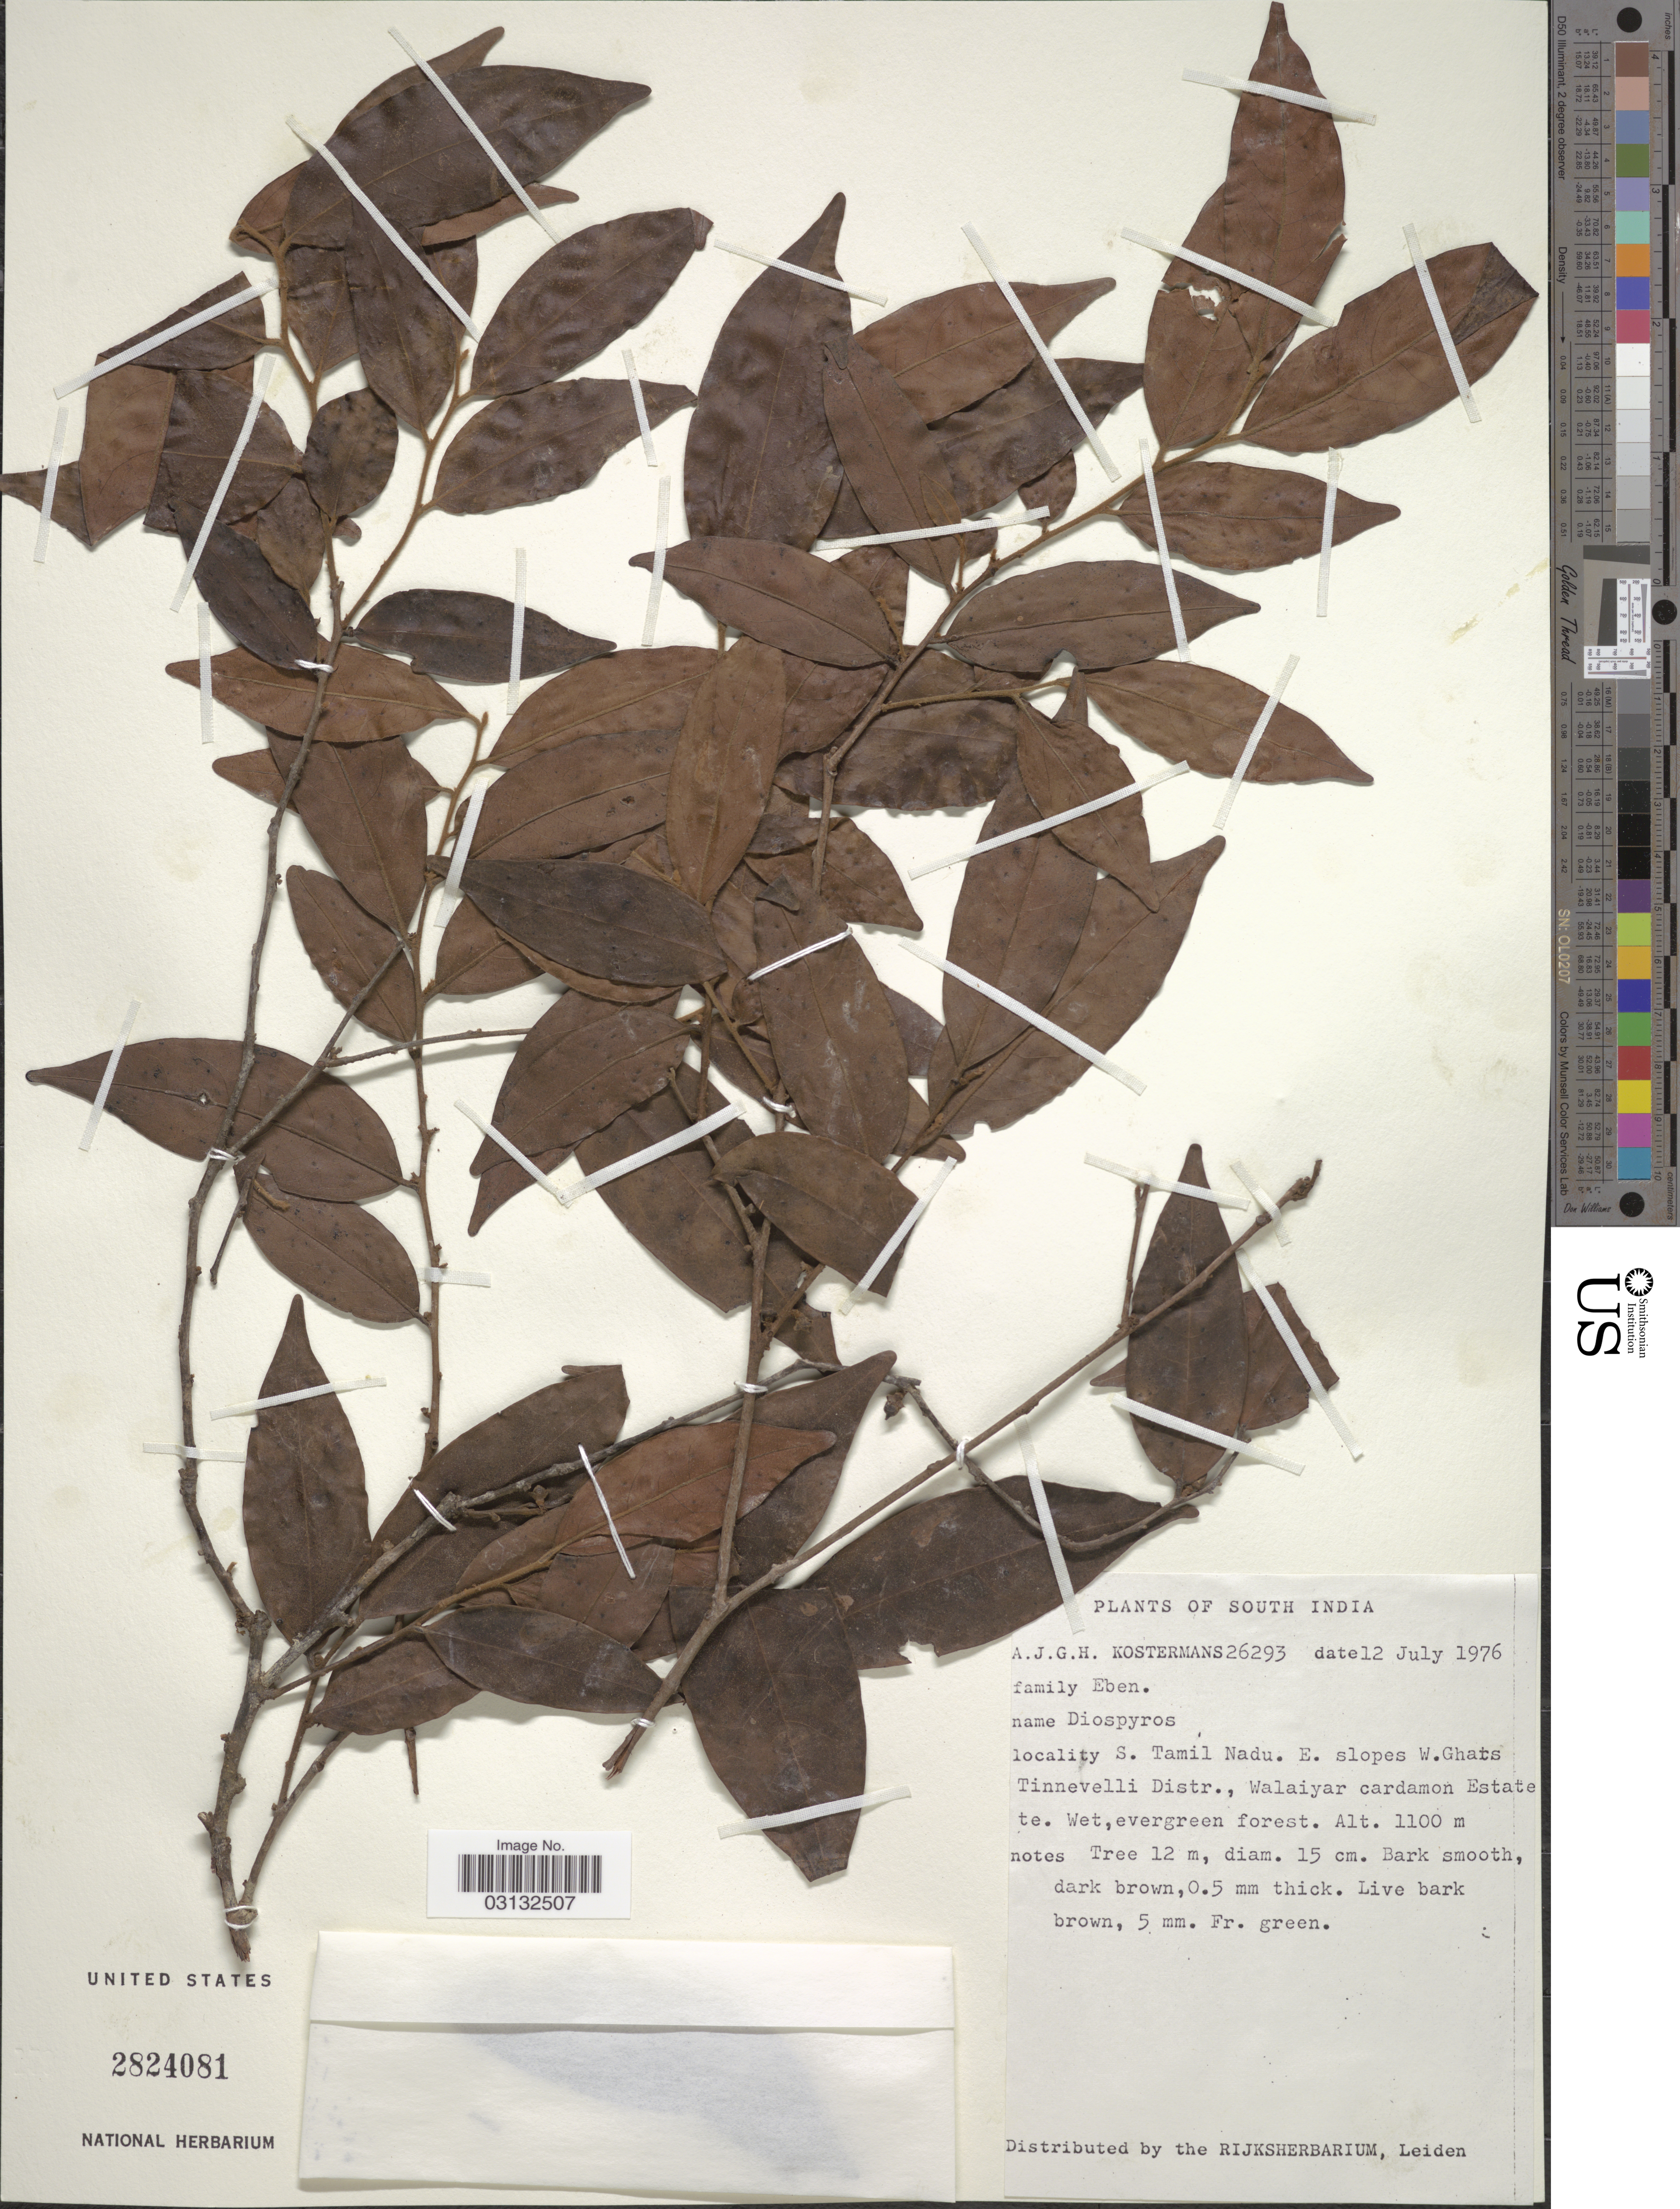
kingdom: Plantae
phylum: Tracheophyta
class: Magnoliopsida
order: Ericales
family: Ebenaceae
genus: Diospyros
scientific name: Diospyros sp.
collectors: A. J. G. Kostermans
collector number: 26293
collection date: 1976-07-12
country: India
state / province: Tamil Nadu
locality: South India. S. Tamil Nadu. E. slopes W. Ghats. Tinnevelli Distr., Walaiyar cardamon Estate.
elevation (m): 1100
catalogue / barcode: US 2824081